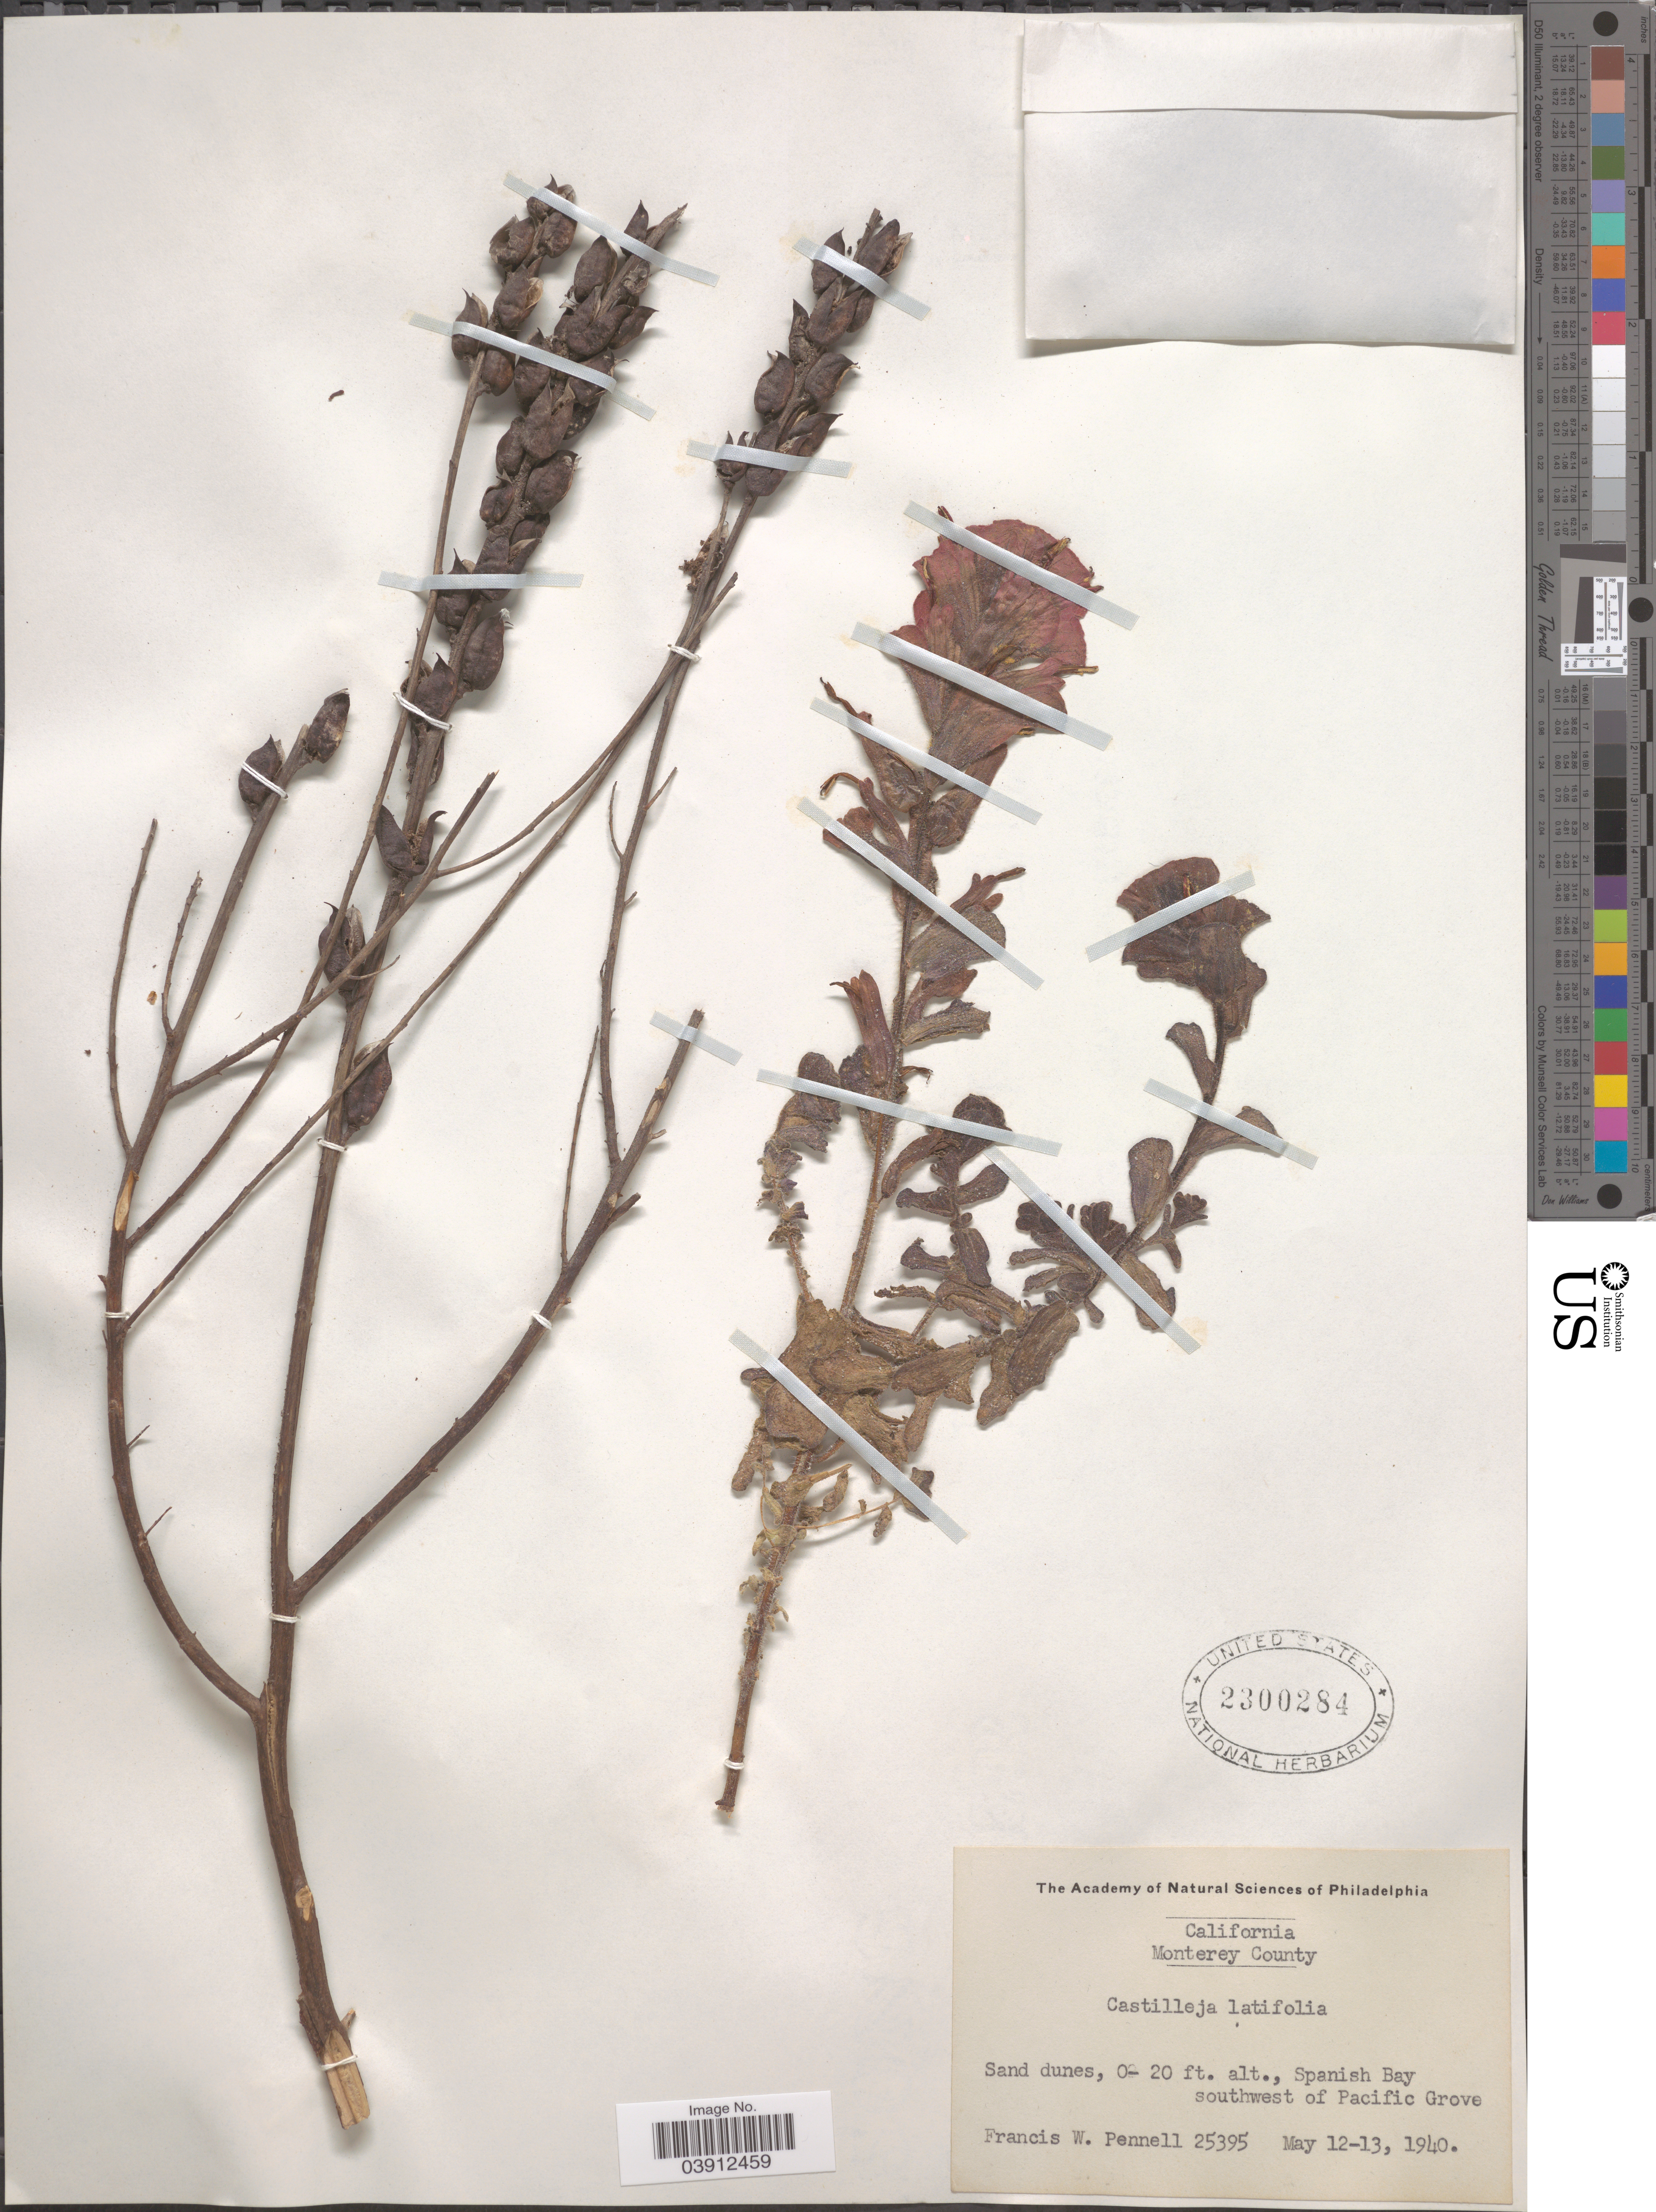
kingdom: Plantae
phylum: Tracheophyta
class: Magnoliopsida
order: Lamiales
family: Orobanchaceae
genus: Castilleja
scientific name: Castilleja latifolia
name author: Hook. & Arn.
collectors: F. W. Pennell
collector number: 25395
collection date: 1940-05-12/1940-05-13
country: United States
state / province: California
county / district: Monterey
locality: Monterey County. Spanish Bay southwest of Pacific Grove.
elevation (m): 0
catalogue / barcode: US 2300284